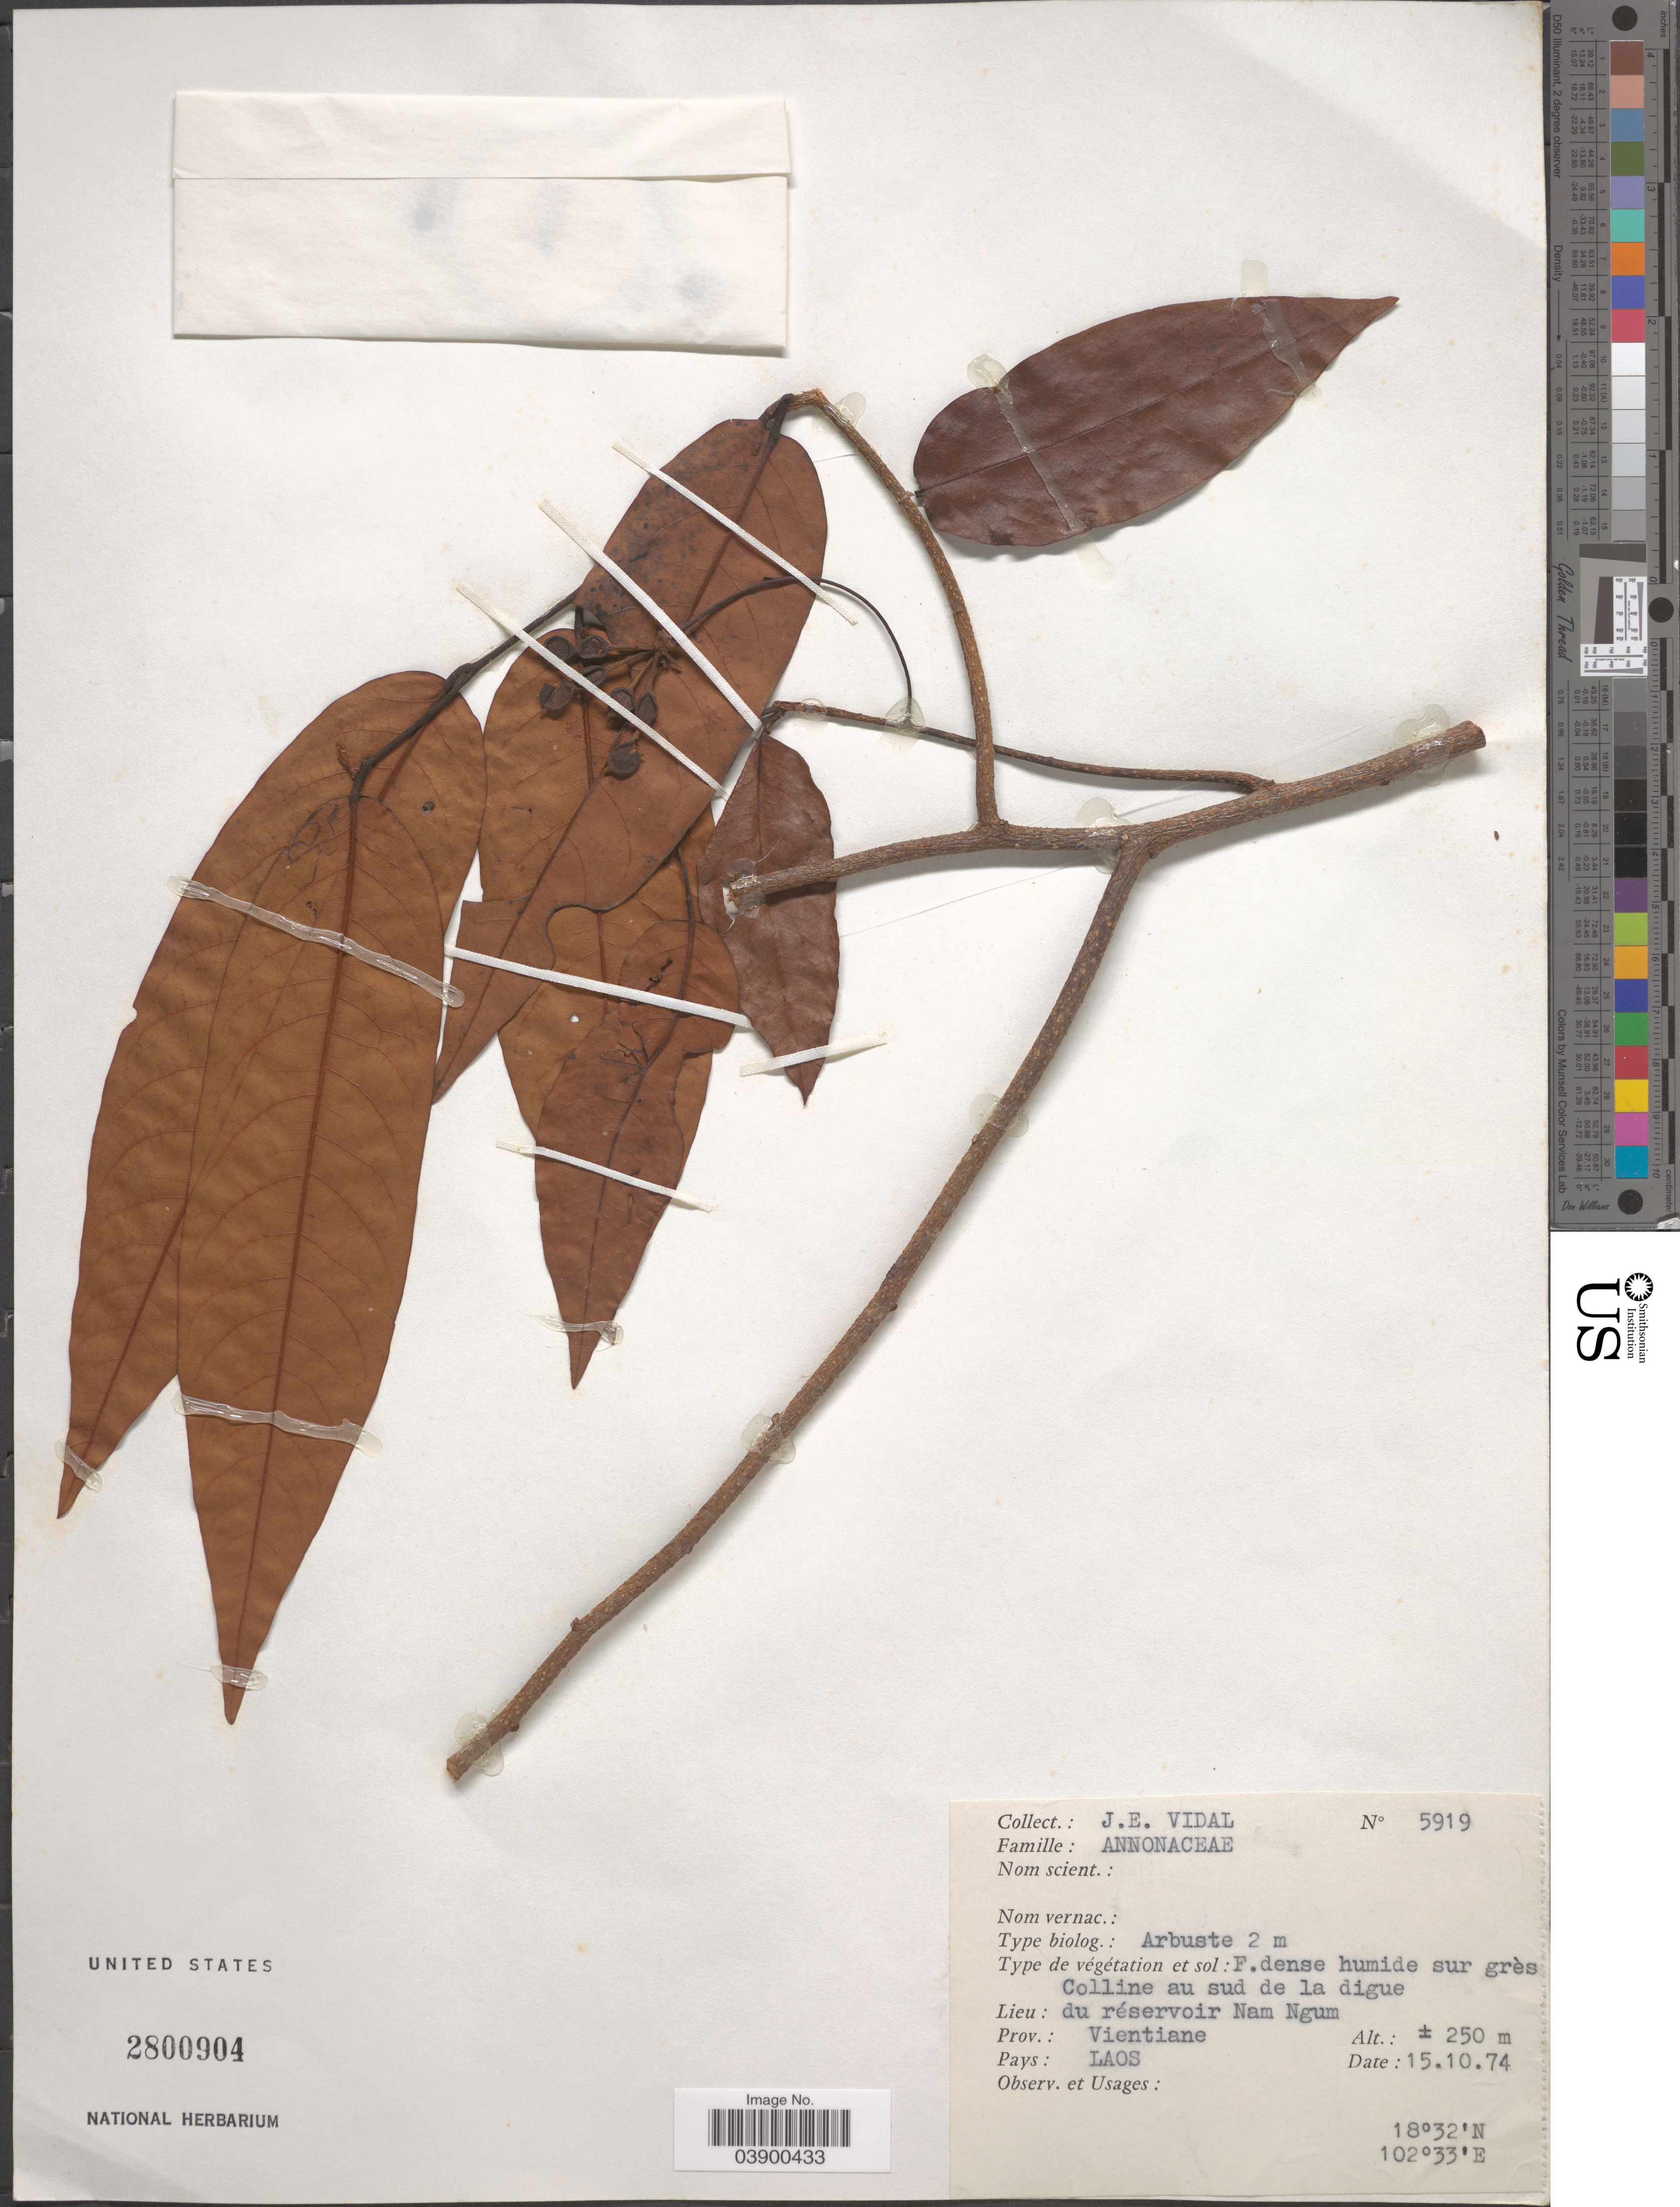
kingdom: Plantae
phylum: Tracheophyta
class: Magnoliopsida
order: Magnoliales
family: Annonaceae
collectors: J. E. Vidal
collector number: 5919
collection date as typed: Transcribed d/m/y: 15/10/74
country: Laos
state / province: Viangchan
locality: Colline au sud de la digue du réservois Nam Ngum. Prov.: Vientiane.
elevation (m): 250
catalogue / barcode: US 2800904